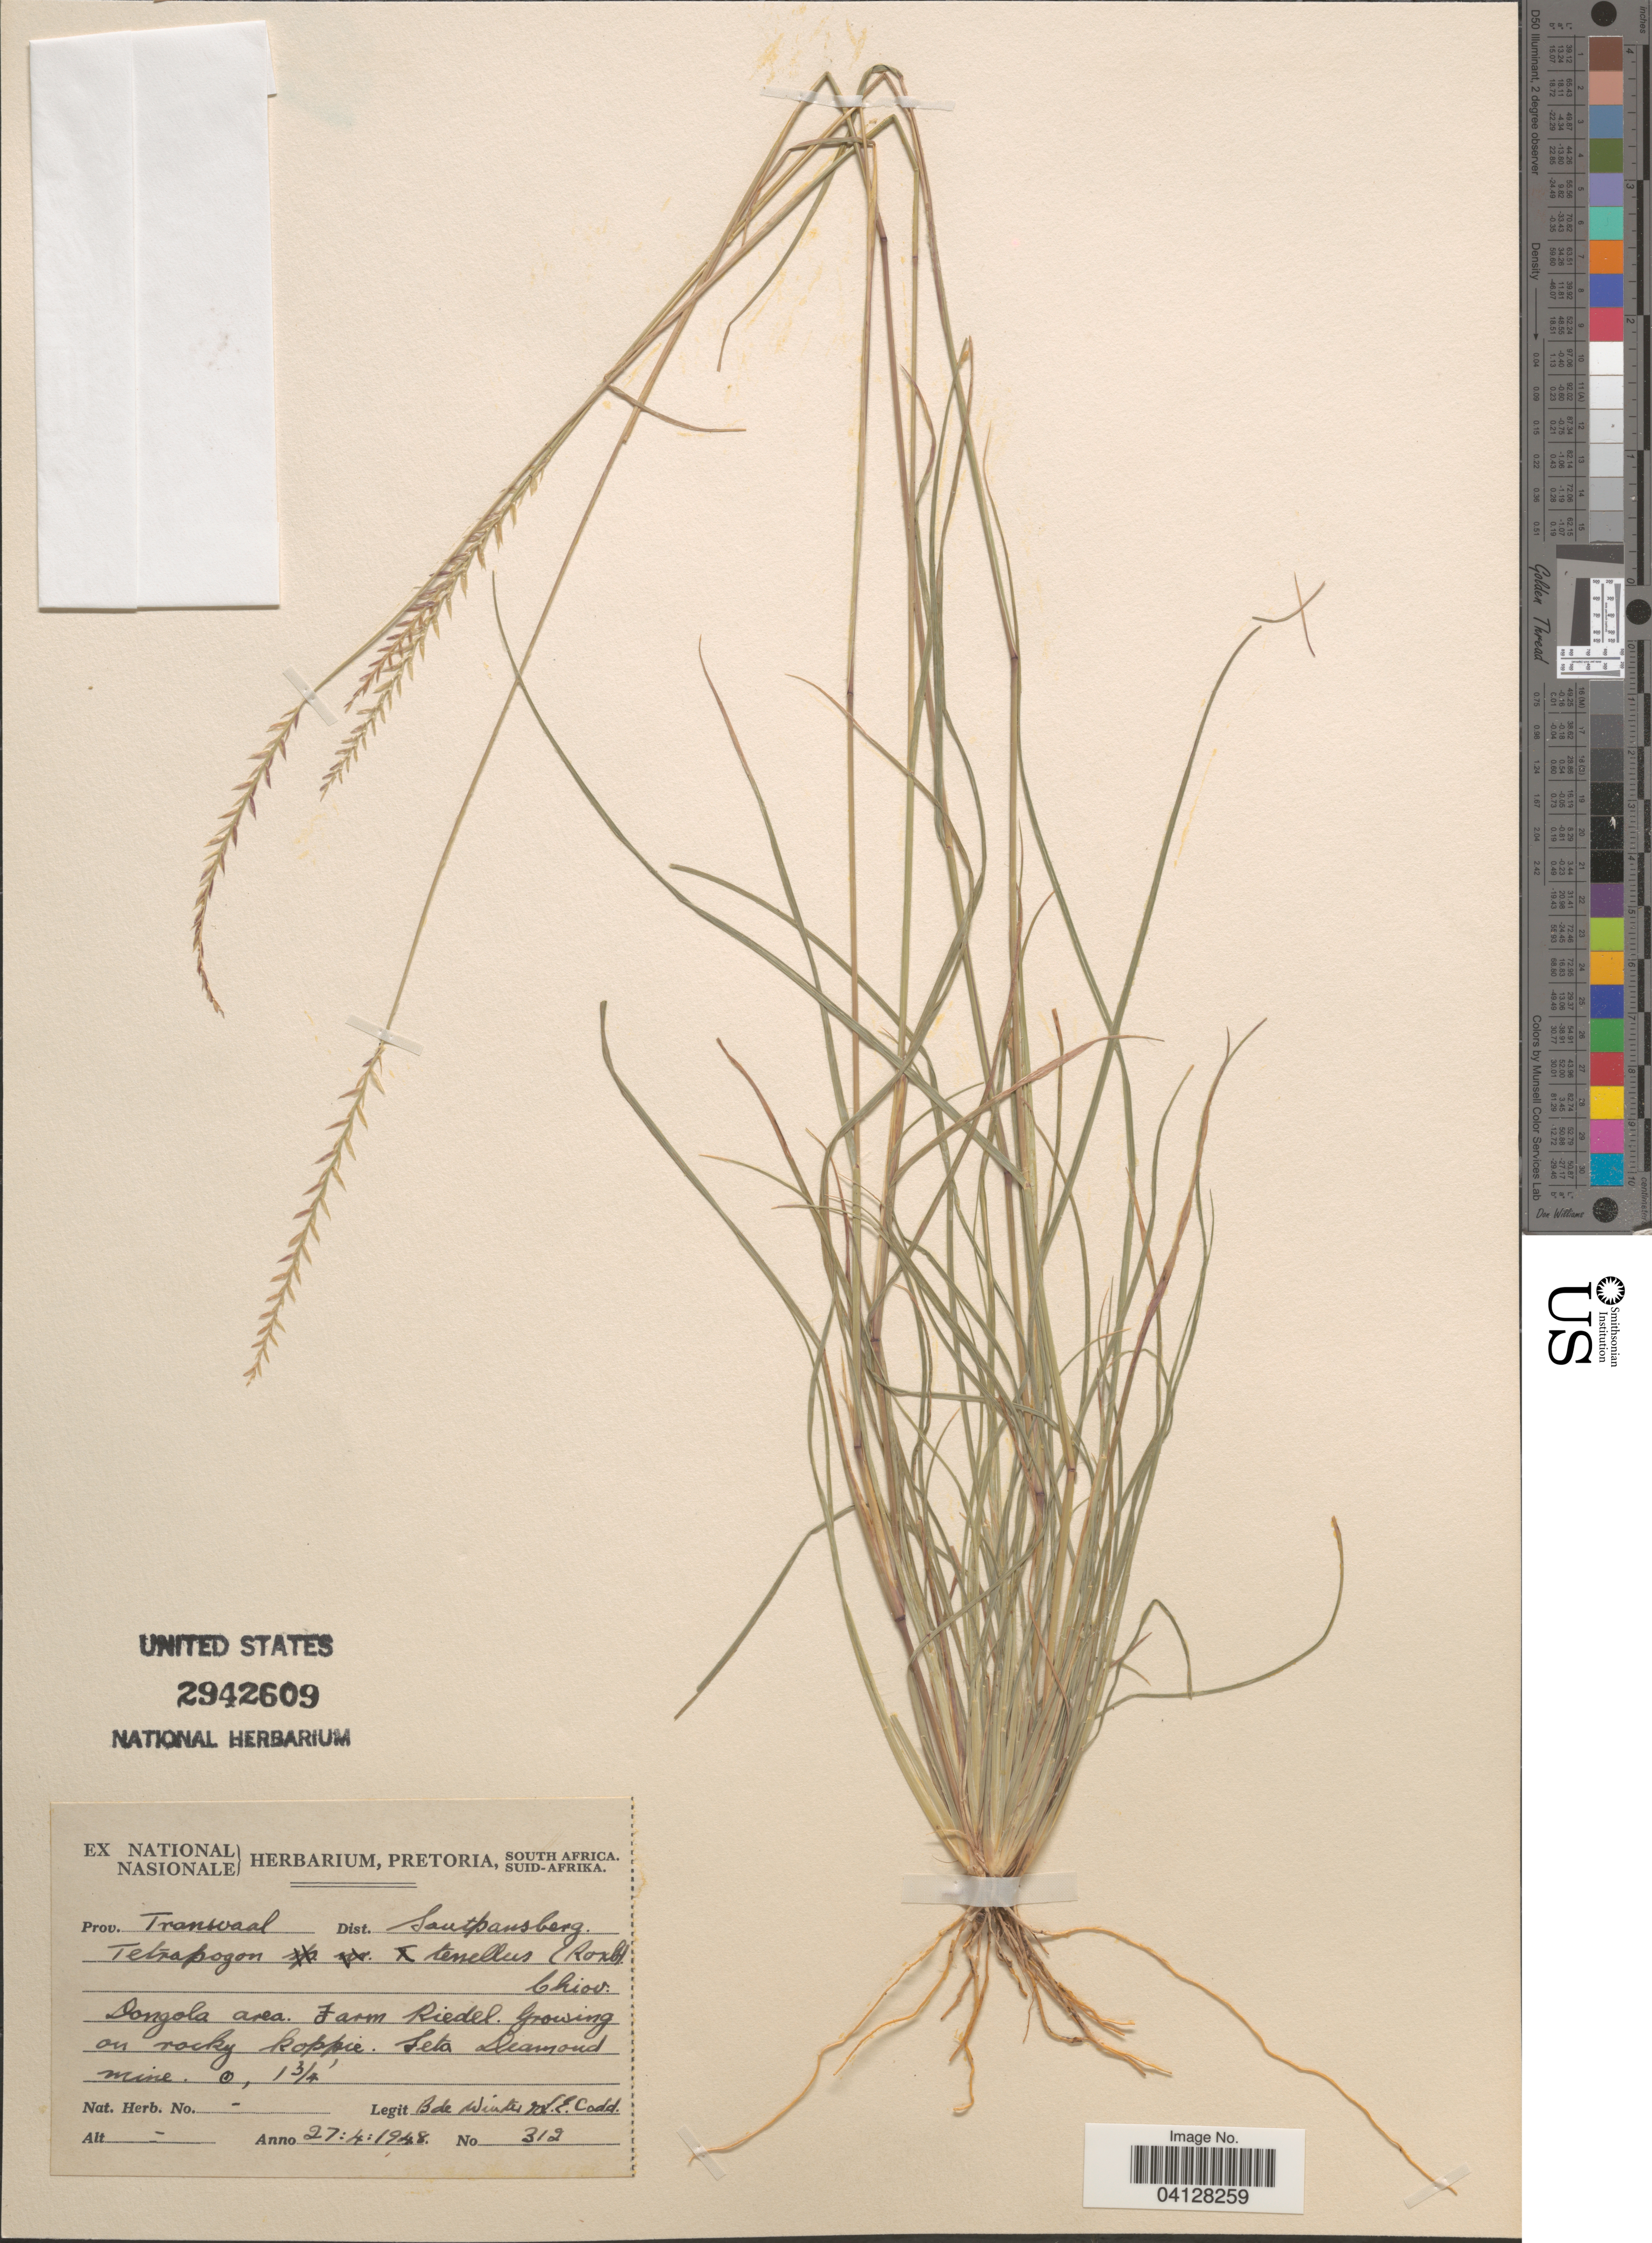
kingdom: Plantae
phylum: Tracheophyta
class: Liliopsida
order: Poales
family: Poaceae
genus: Tetrapogon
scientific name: Tetrapogon tenellus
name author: (J. Koenig ex Roxb.) Chiov.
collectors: B. de Winter & L. Codd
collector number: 312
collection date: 1948-04-27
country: South Africa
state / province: Limpopo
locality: Prov. Transvaal Dist. Soutpansberg. Dongola area. Farm Riedel. Seta Diamond mine.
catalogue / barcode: US 2942609